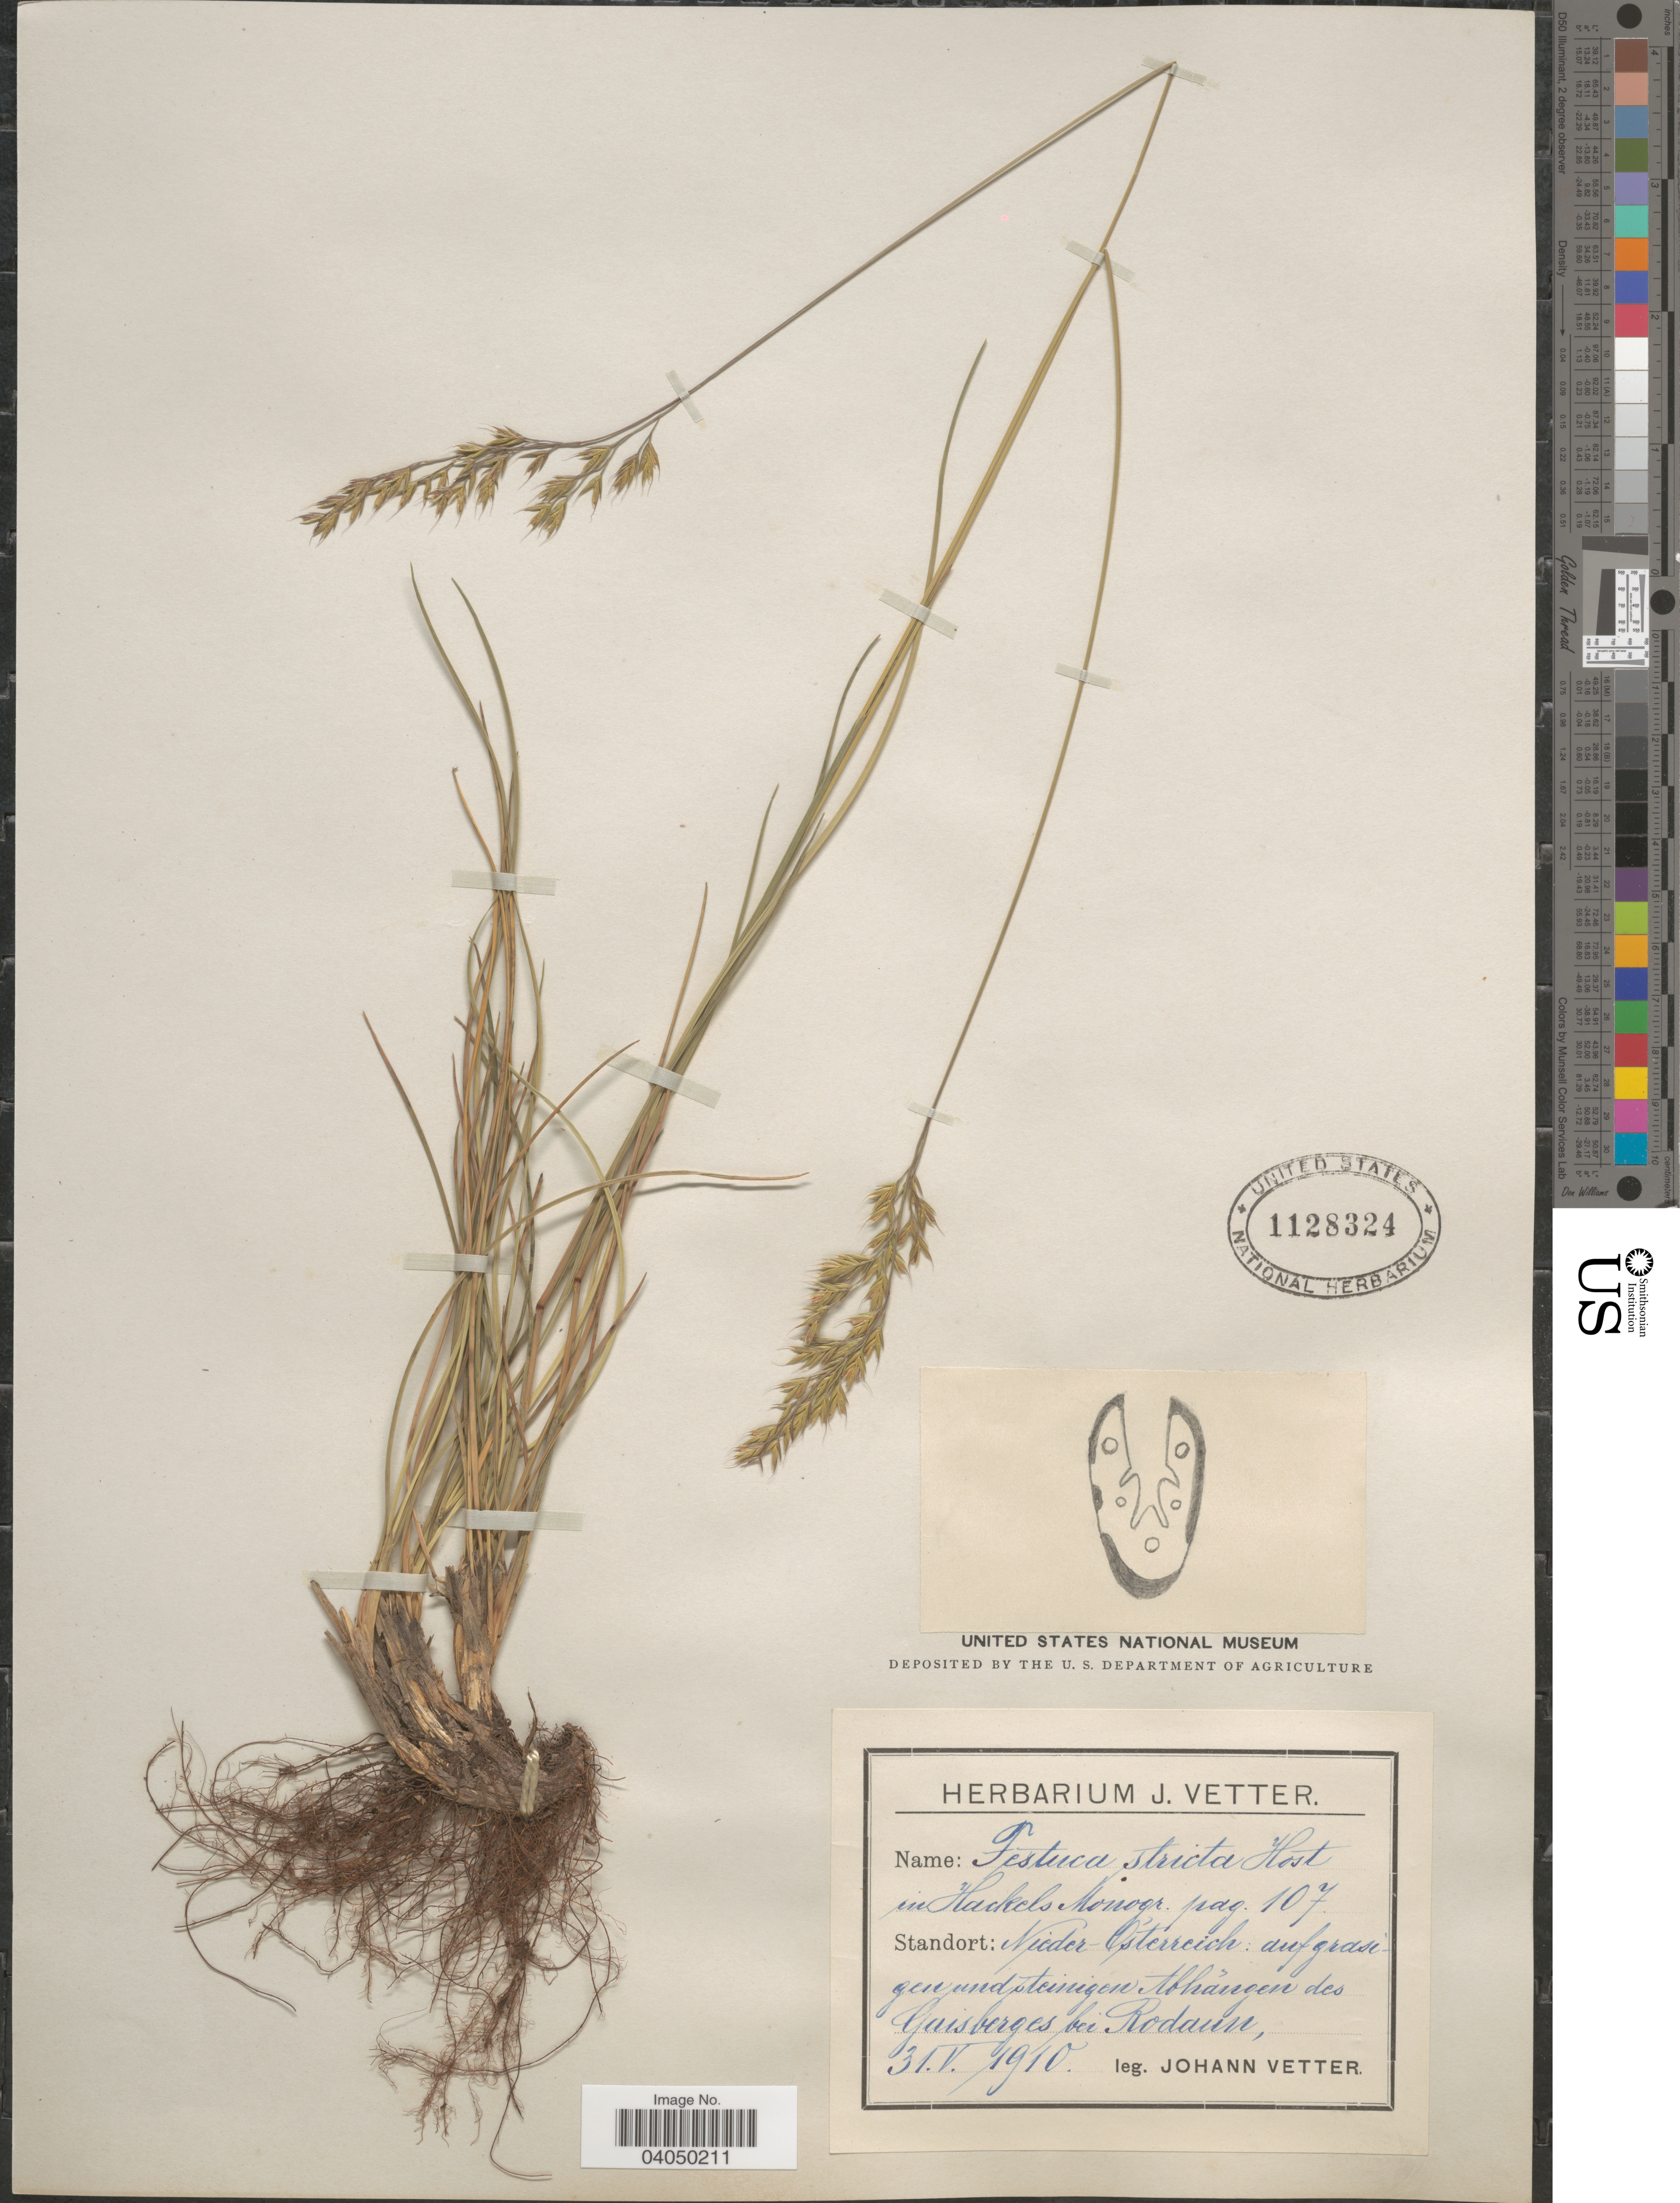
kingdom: Plantae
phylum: Tracheophyta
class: Liliopsida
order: Poales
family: Poaceae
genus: Festuca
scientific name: Festuca stricta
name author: Host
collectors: J. Vetter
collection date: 1910-05-31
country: Austria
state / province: Niederosterreich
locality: Auf grasigen und steinigen Abhängen des Guisberges bei Rodaun.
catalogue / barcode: US 1128324